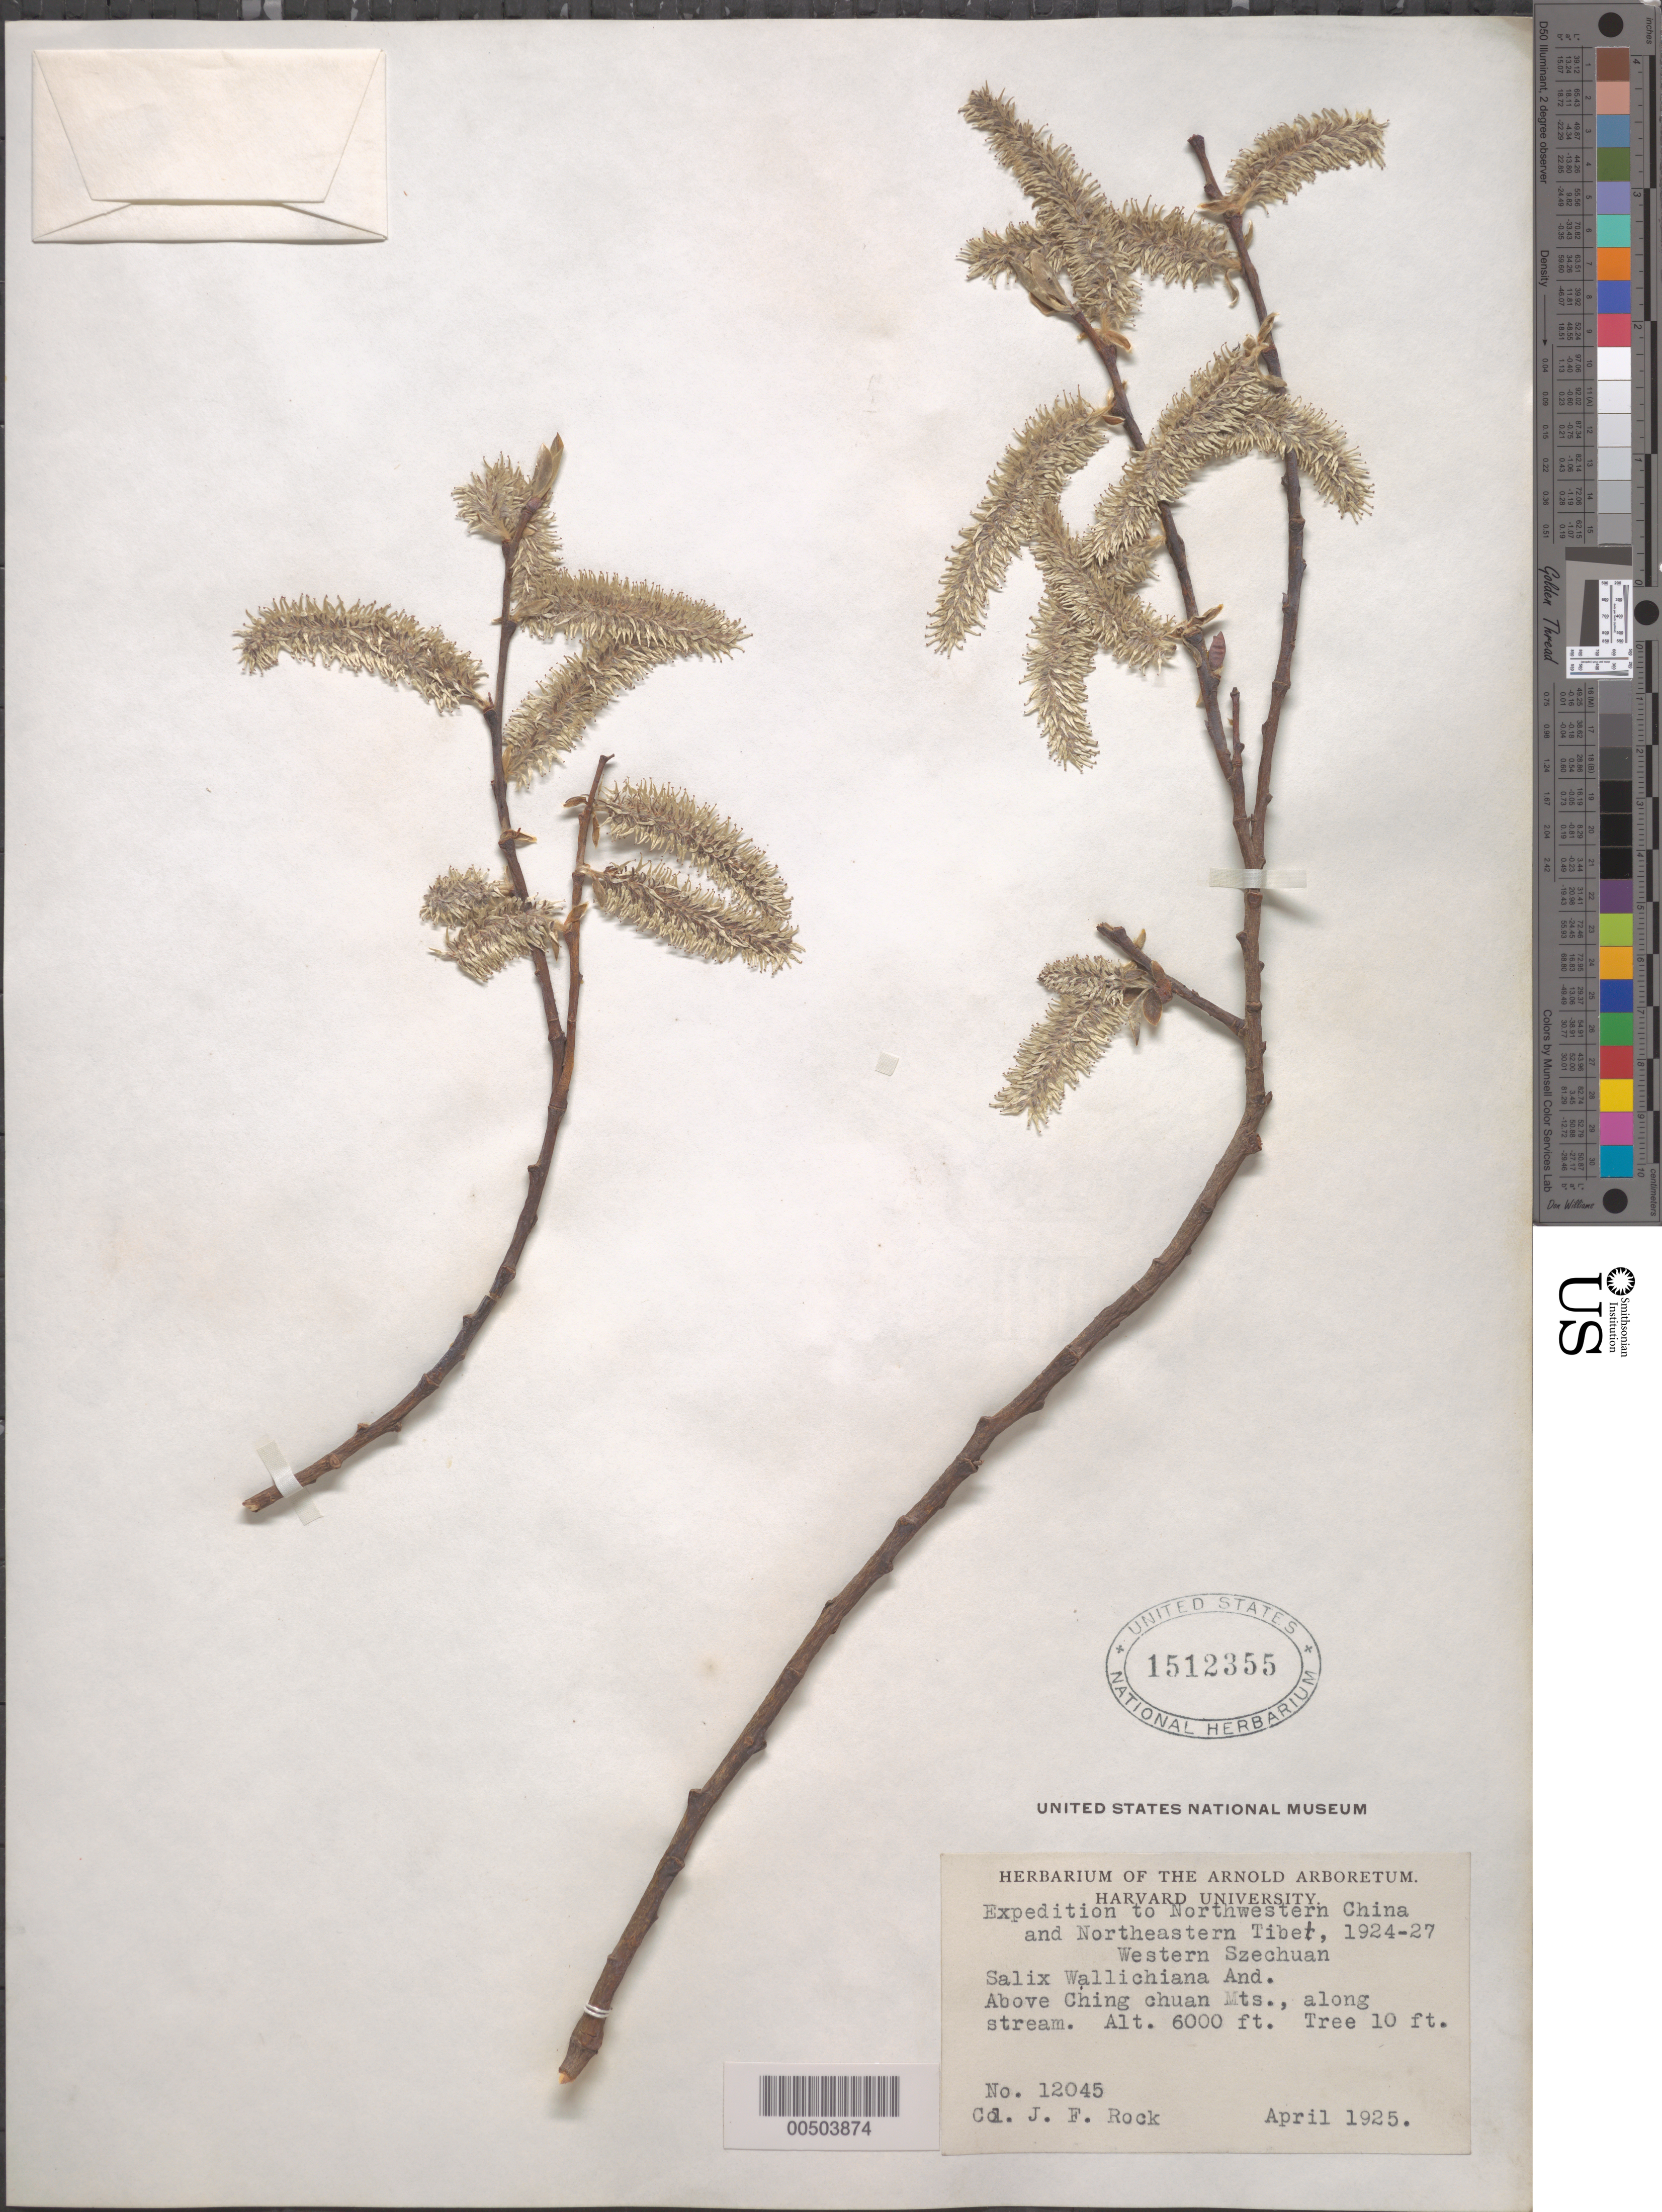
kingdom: Plantae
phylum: Tracheophyta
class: Magnoliopsida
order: Malpighiales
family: Salicaceae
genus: Salix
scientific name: Salix wallichiana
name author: Andersson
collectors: J. F. Rock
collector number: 12045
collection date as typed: Apr 1925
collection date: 1925-04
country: China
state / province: Sichuan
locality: Above Ching chuan Mts., along stream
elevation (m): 1829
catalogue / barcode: US 1512355